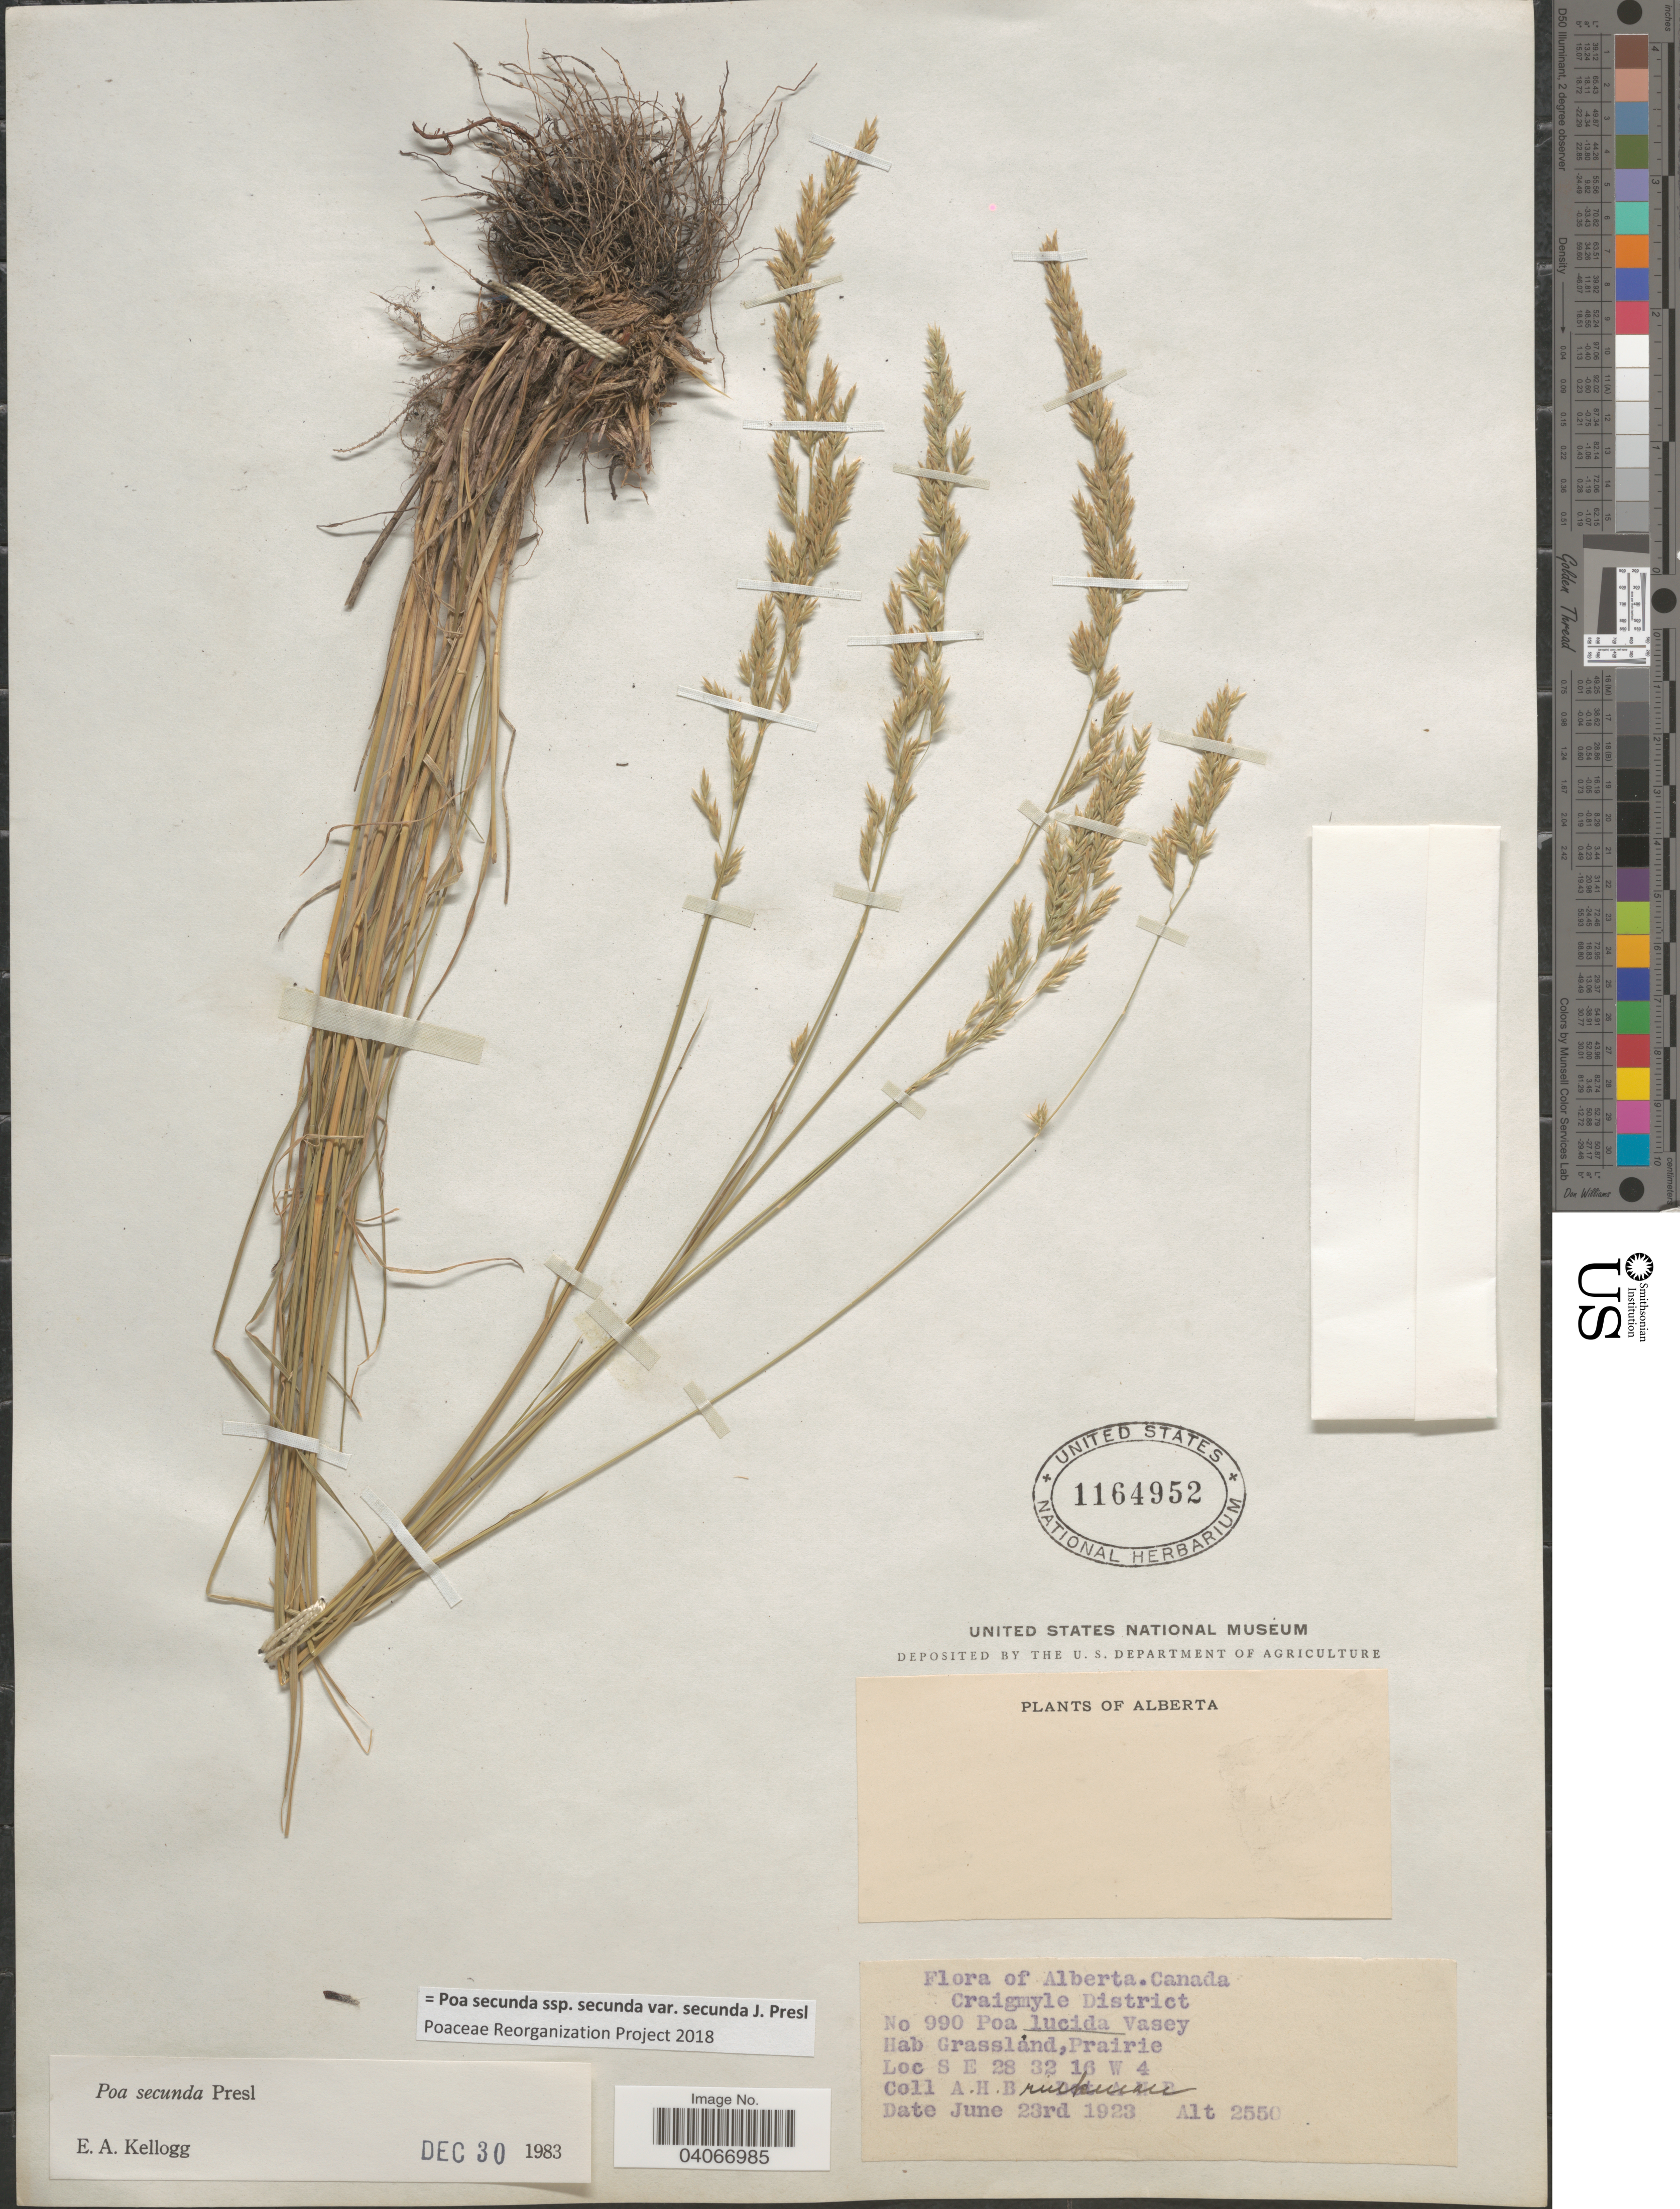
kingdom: Plantae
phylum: Tracheophyta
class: Liliopsida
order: Poales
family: Poaceae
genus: Poa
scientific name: Poa secunda subsp. secunda var. secunda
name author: J. Presl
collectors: A. Brinkman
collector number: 990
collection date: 1923-06-23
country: Canada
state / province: Alberta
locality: Craigmyle District. Grassland, Prairie. S E 28 32 16 W 4.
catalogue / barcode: US 1164952